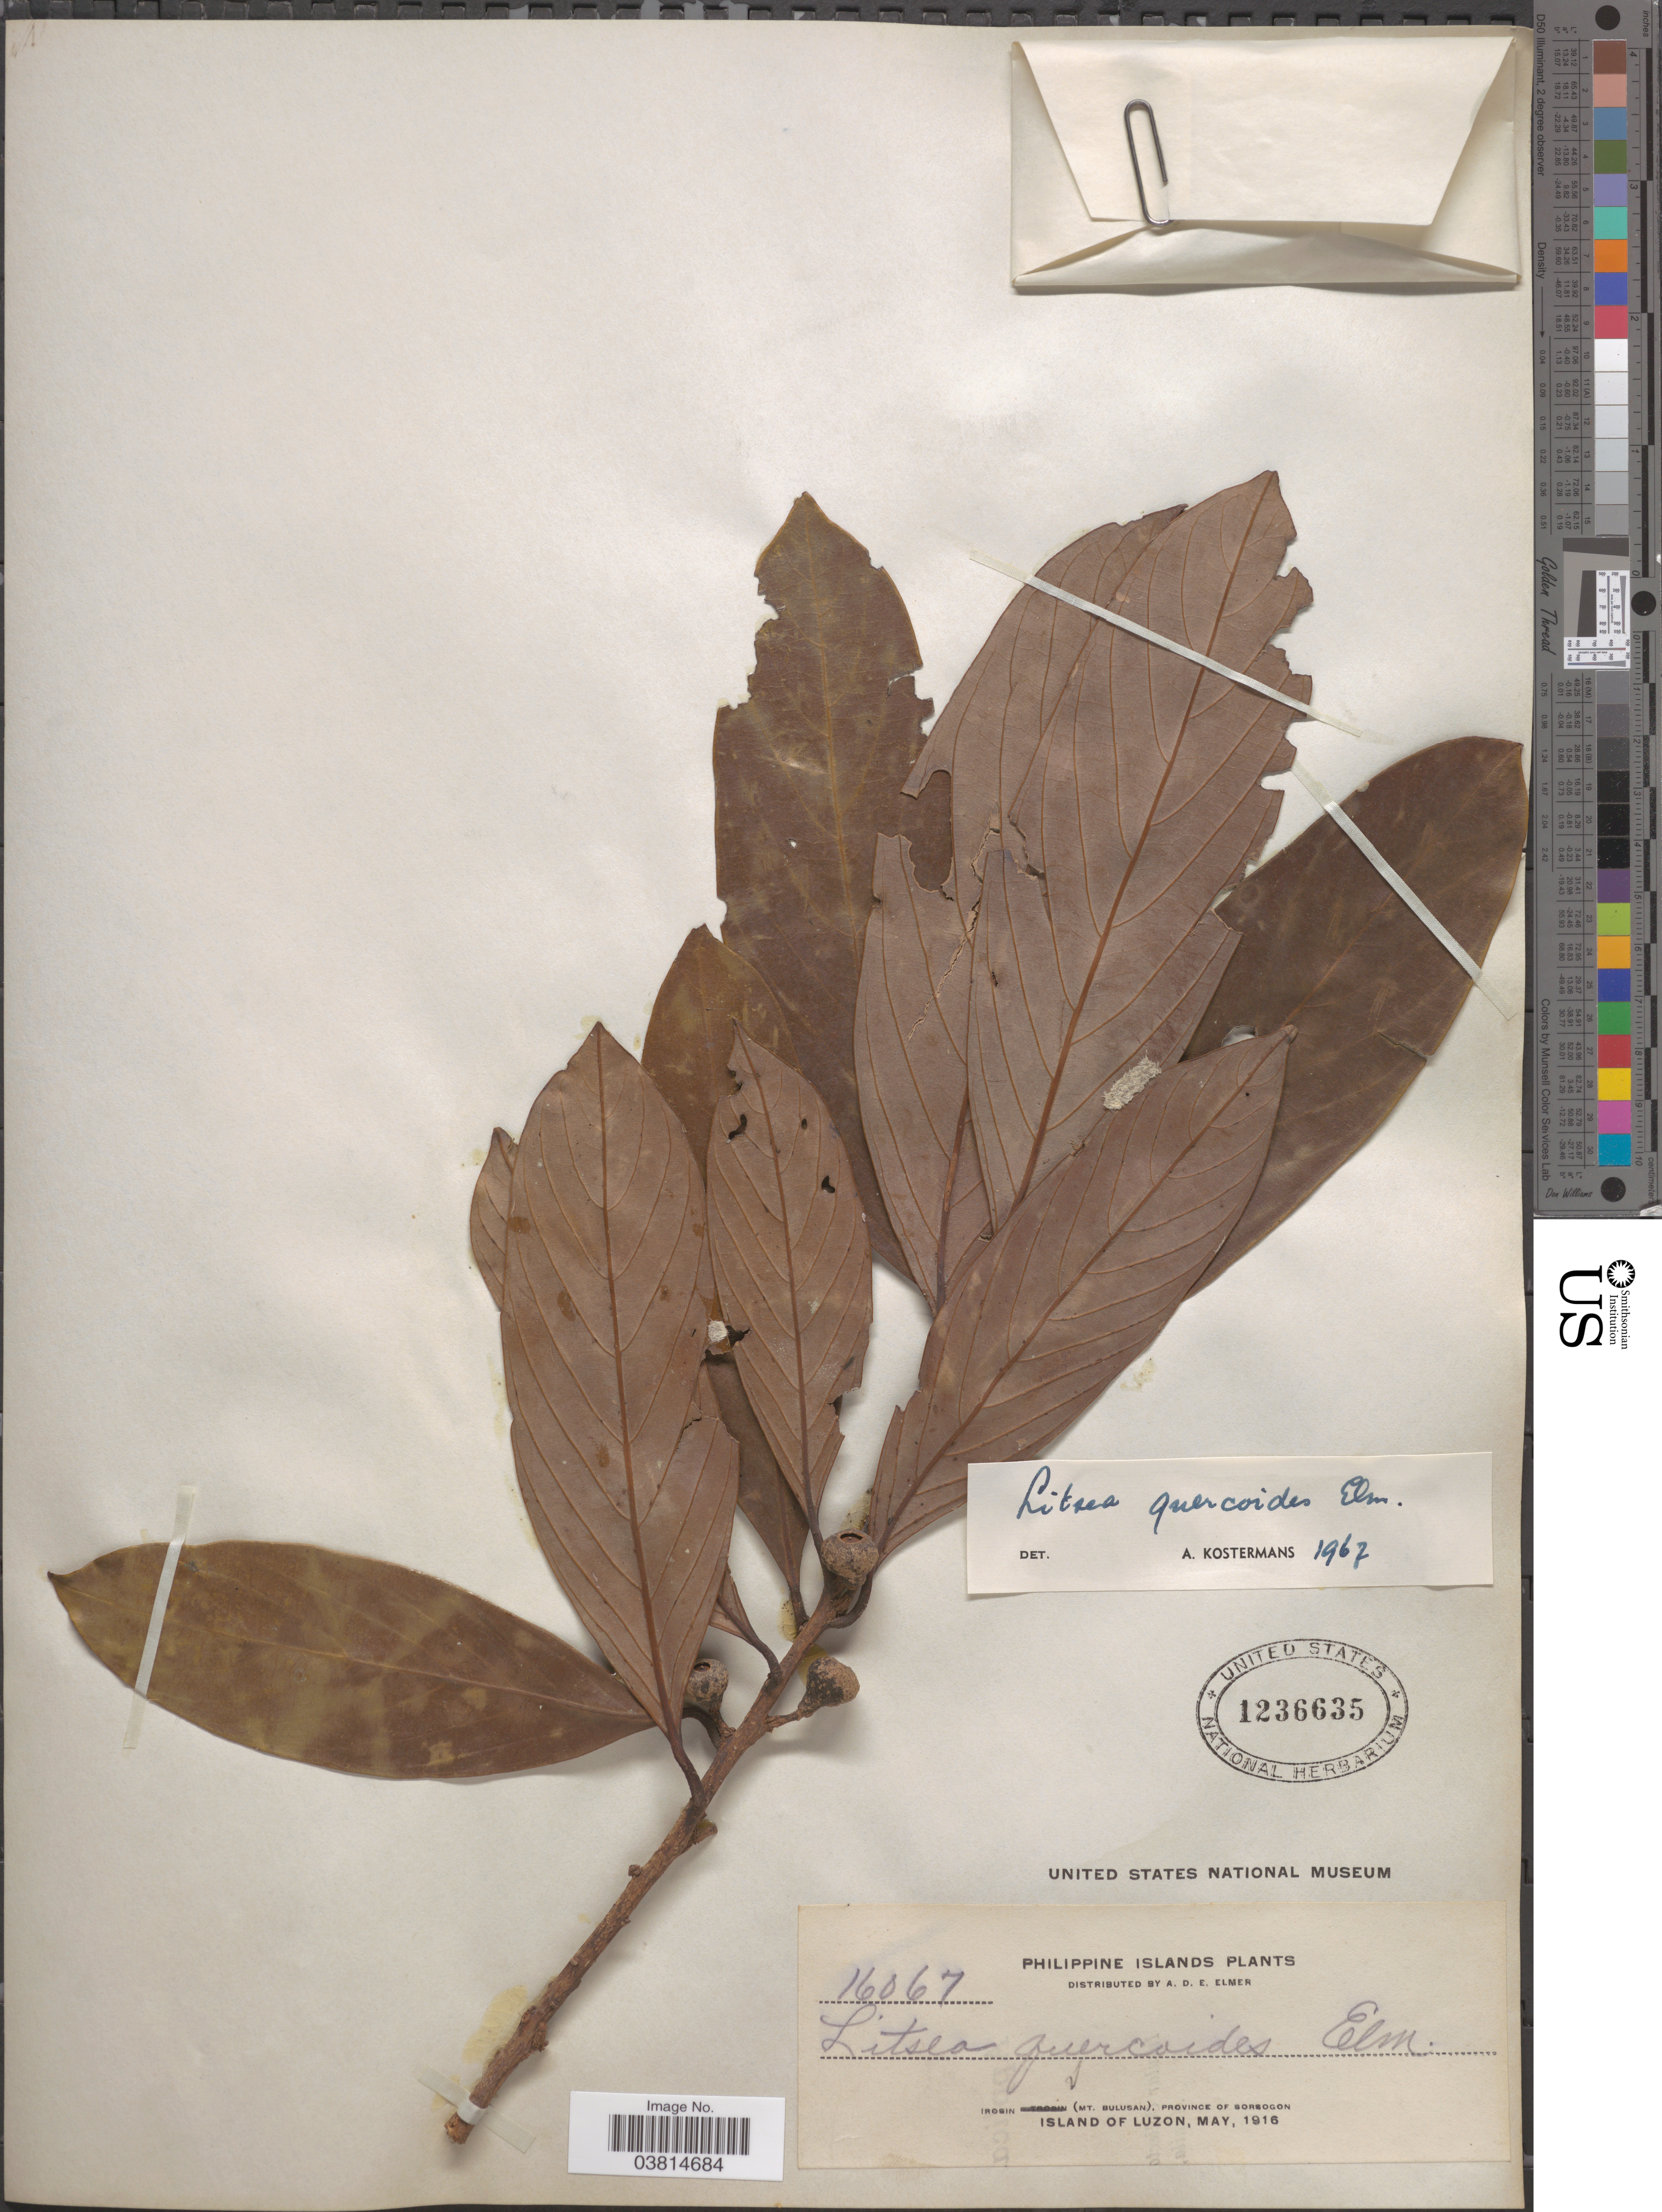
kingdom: Plantae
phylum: Tracheophyta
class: Magnoliopsida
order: Laurales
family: Lauraceae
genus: Litsea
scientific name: Litsea quercoides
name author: Elmer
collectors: A. D. E. Elmer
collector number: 16067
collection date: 1916-05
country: Philippines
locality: Irosin (Mt. Bulusan), Province of Sorsogon. Island of Luzon.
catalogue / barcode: US 1236635